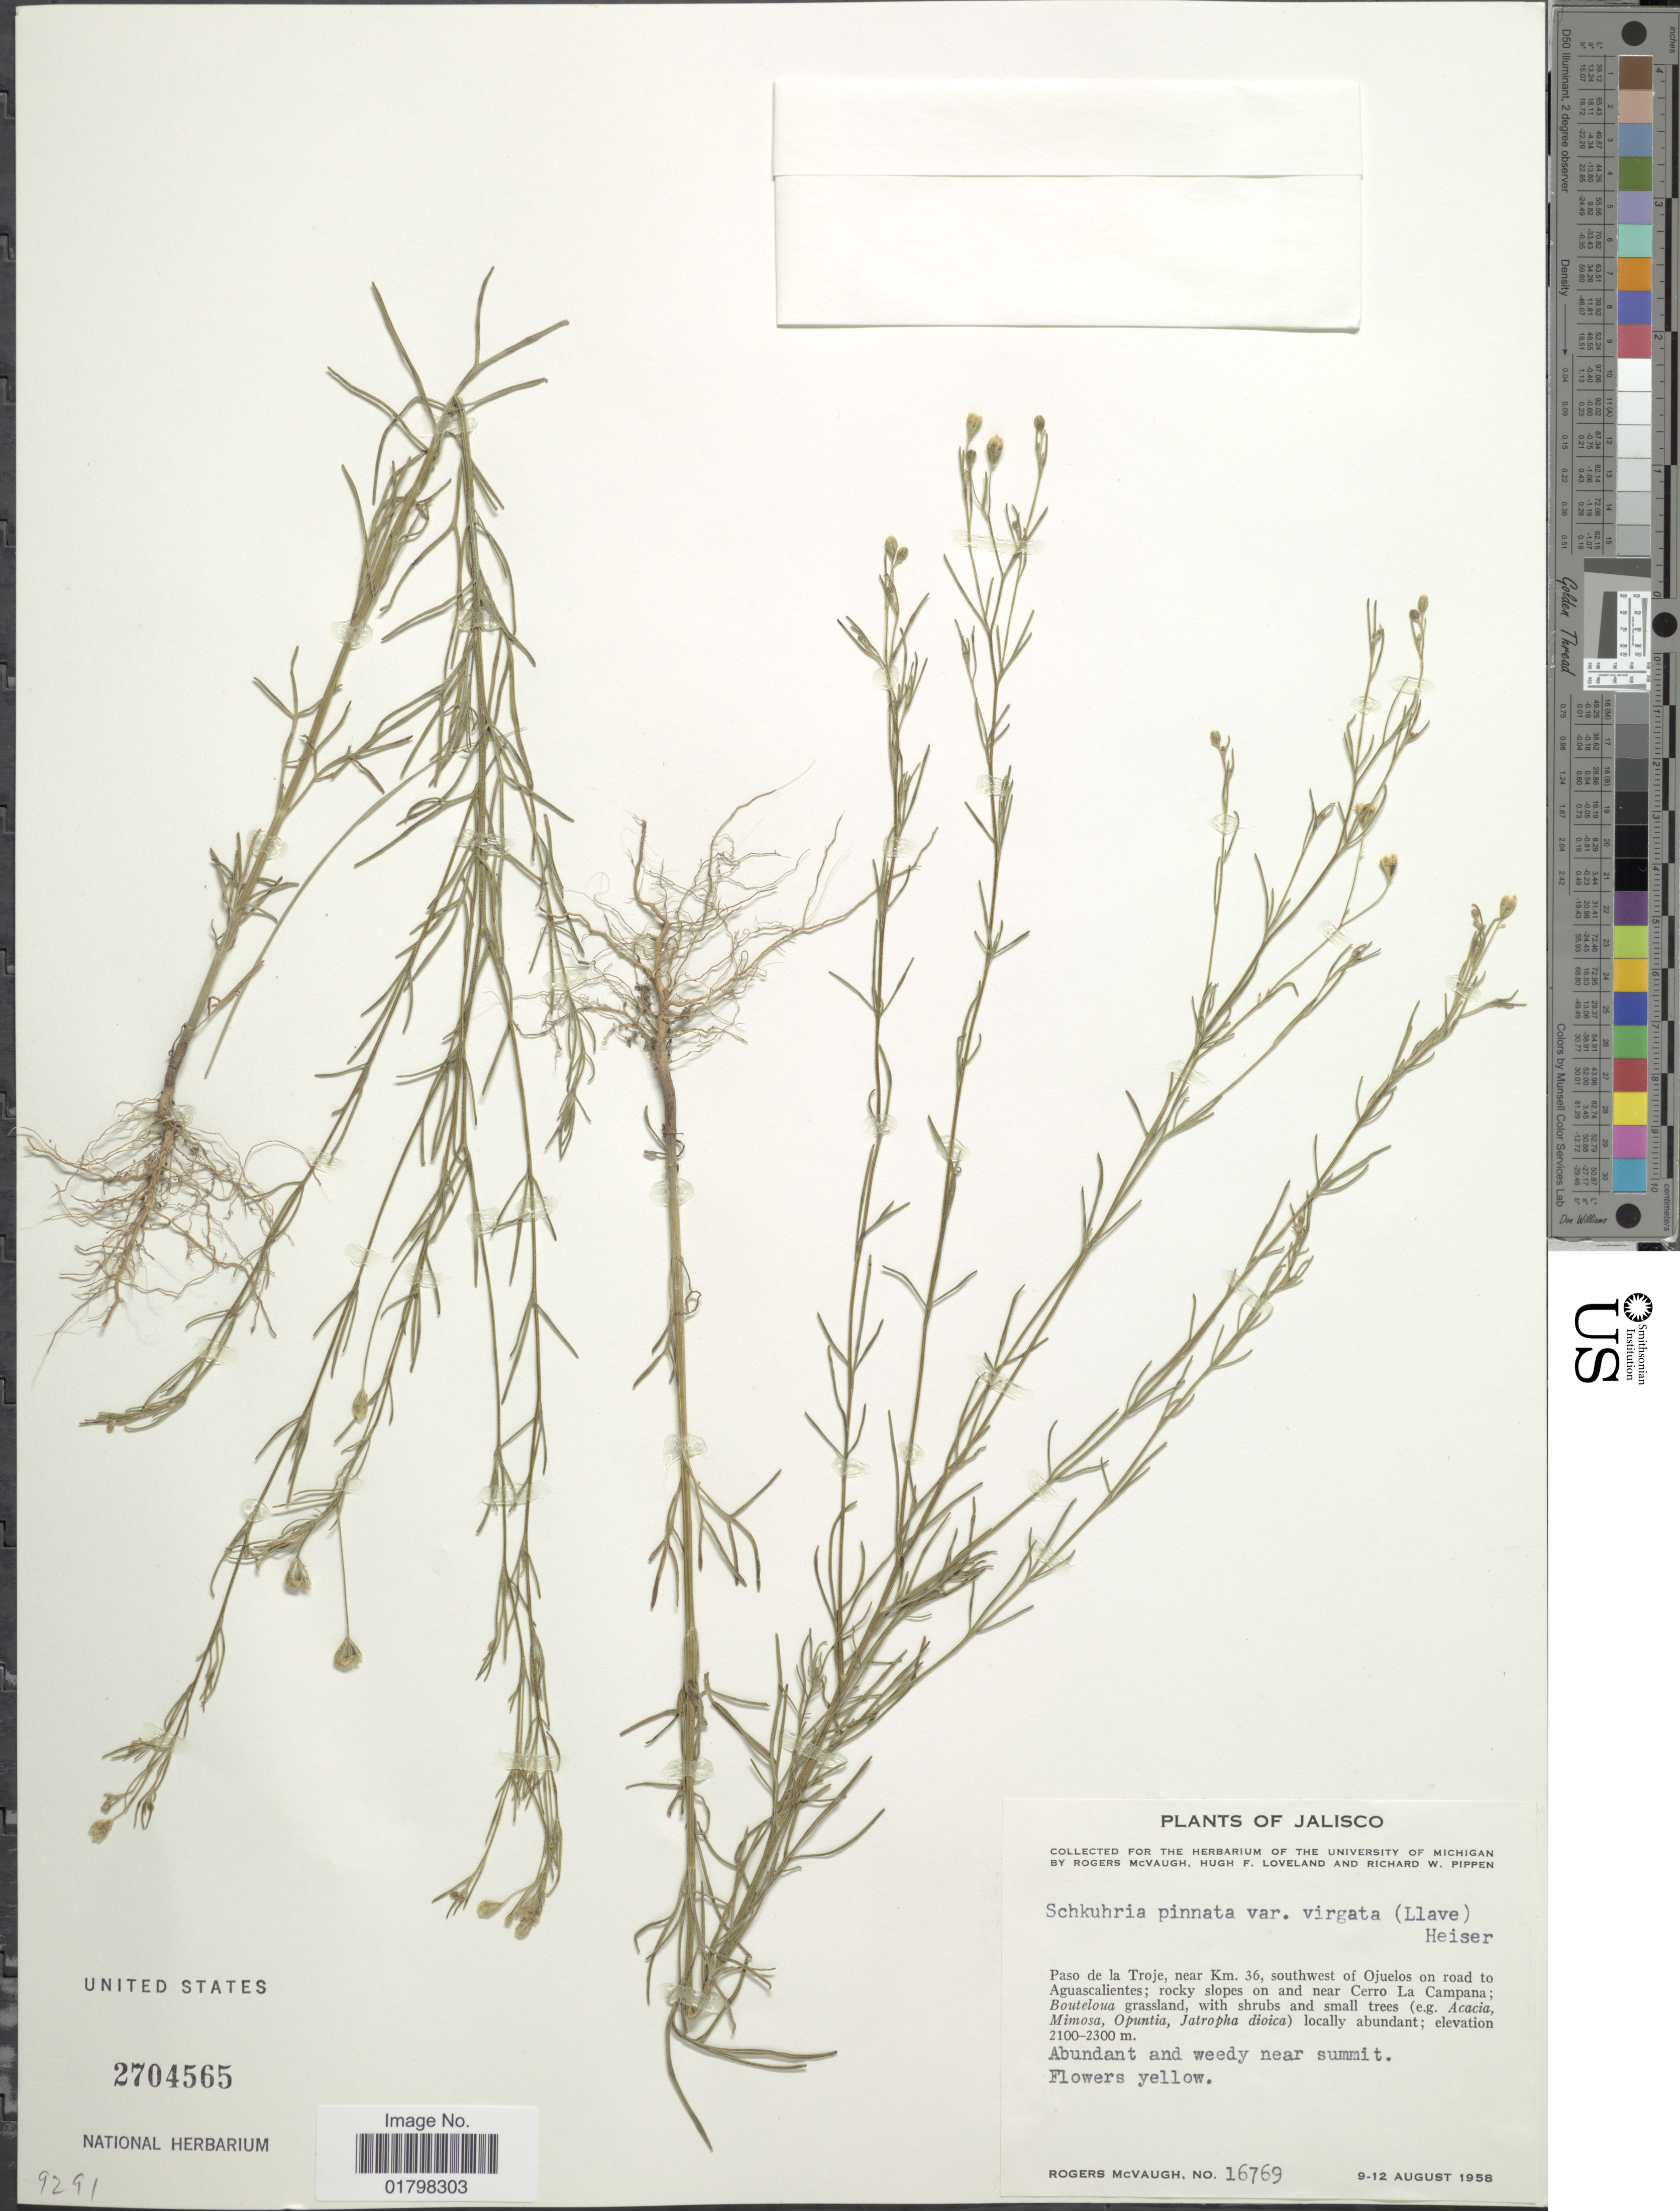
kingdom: Plantae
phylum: Tracheophyta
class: Magnoliopsida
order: Asterales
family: Asteraceae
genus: Schkuhria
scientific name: Schkuhria pinnata var. virgata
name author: (La Llave ex La Llave) Heiser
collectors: R. McVaugh, H. Loveland & R. W. Pippen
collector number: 16769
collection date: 1958-08-09/1958-08-12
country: Mexico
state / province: Jalisco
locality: Paso de la Troje, near km 36, southwest of Ojuelos on road to Aguascalientes; rocky slopes on and near Cerro La Campana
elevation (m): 2100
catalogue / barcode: US 2704565